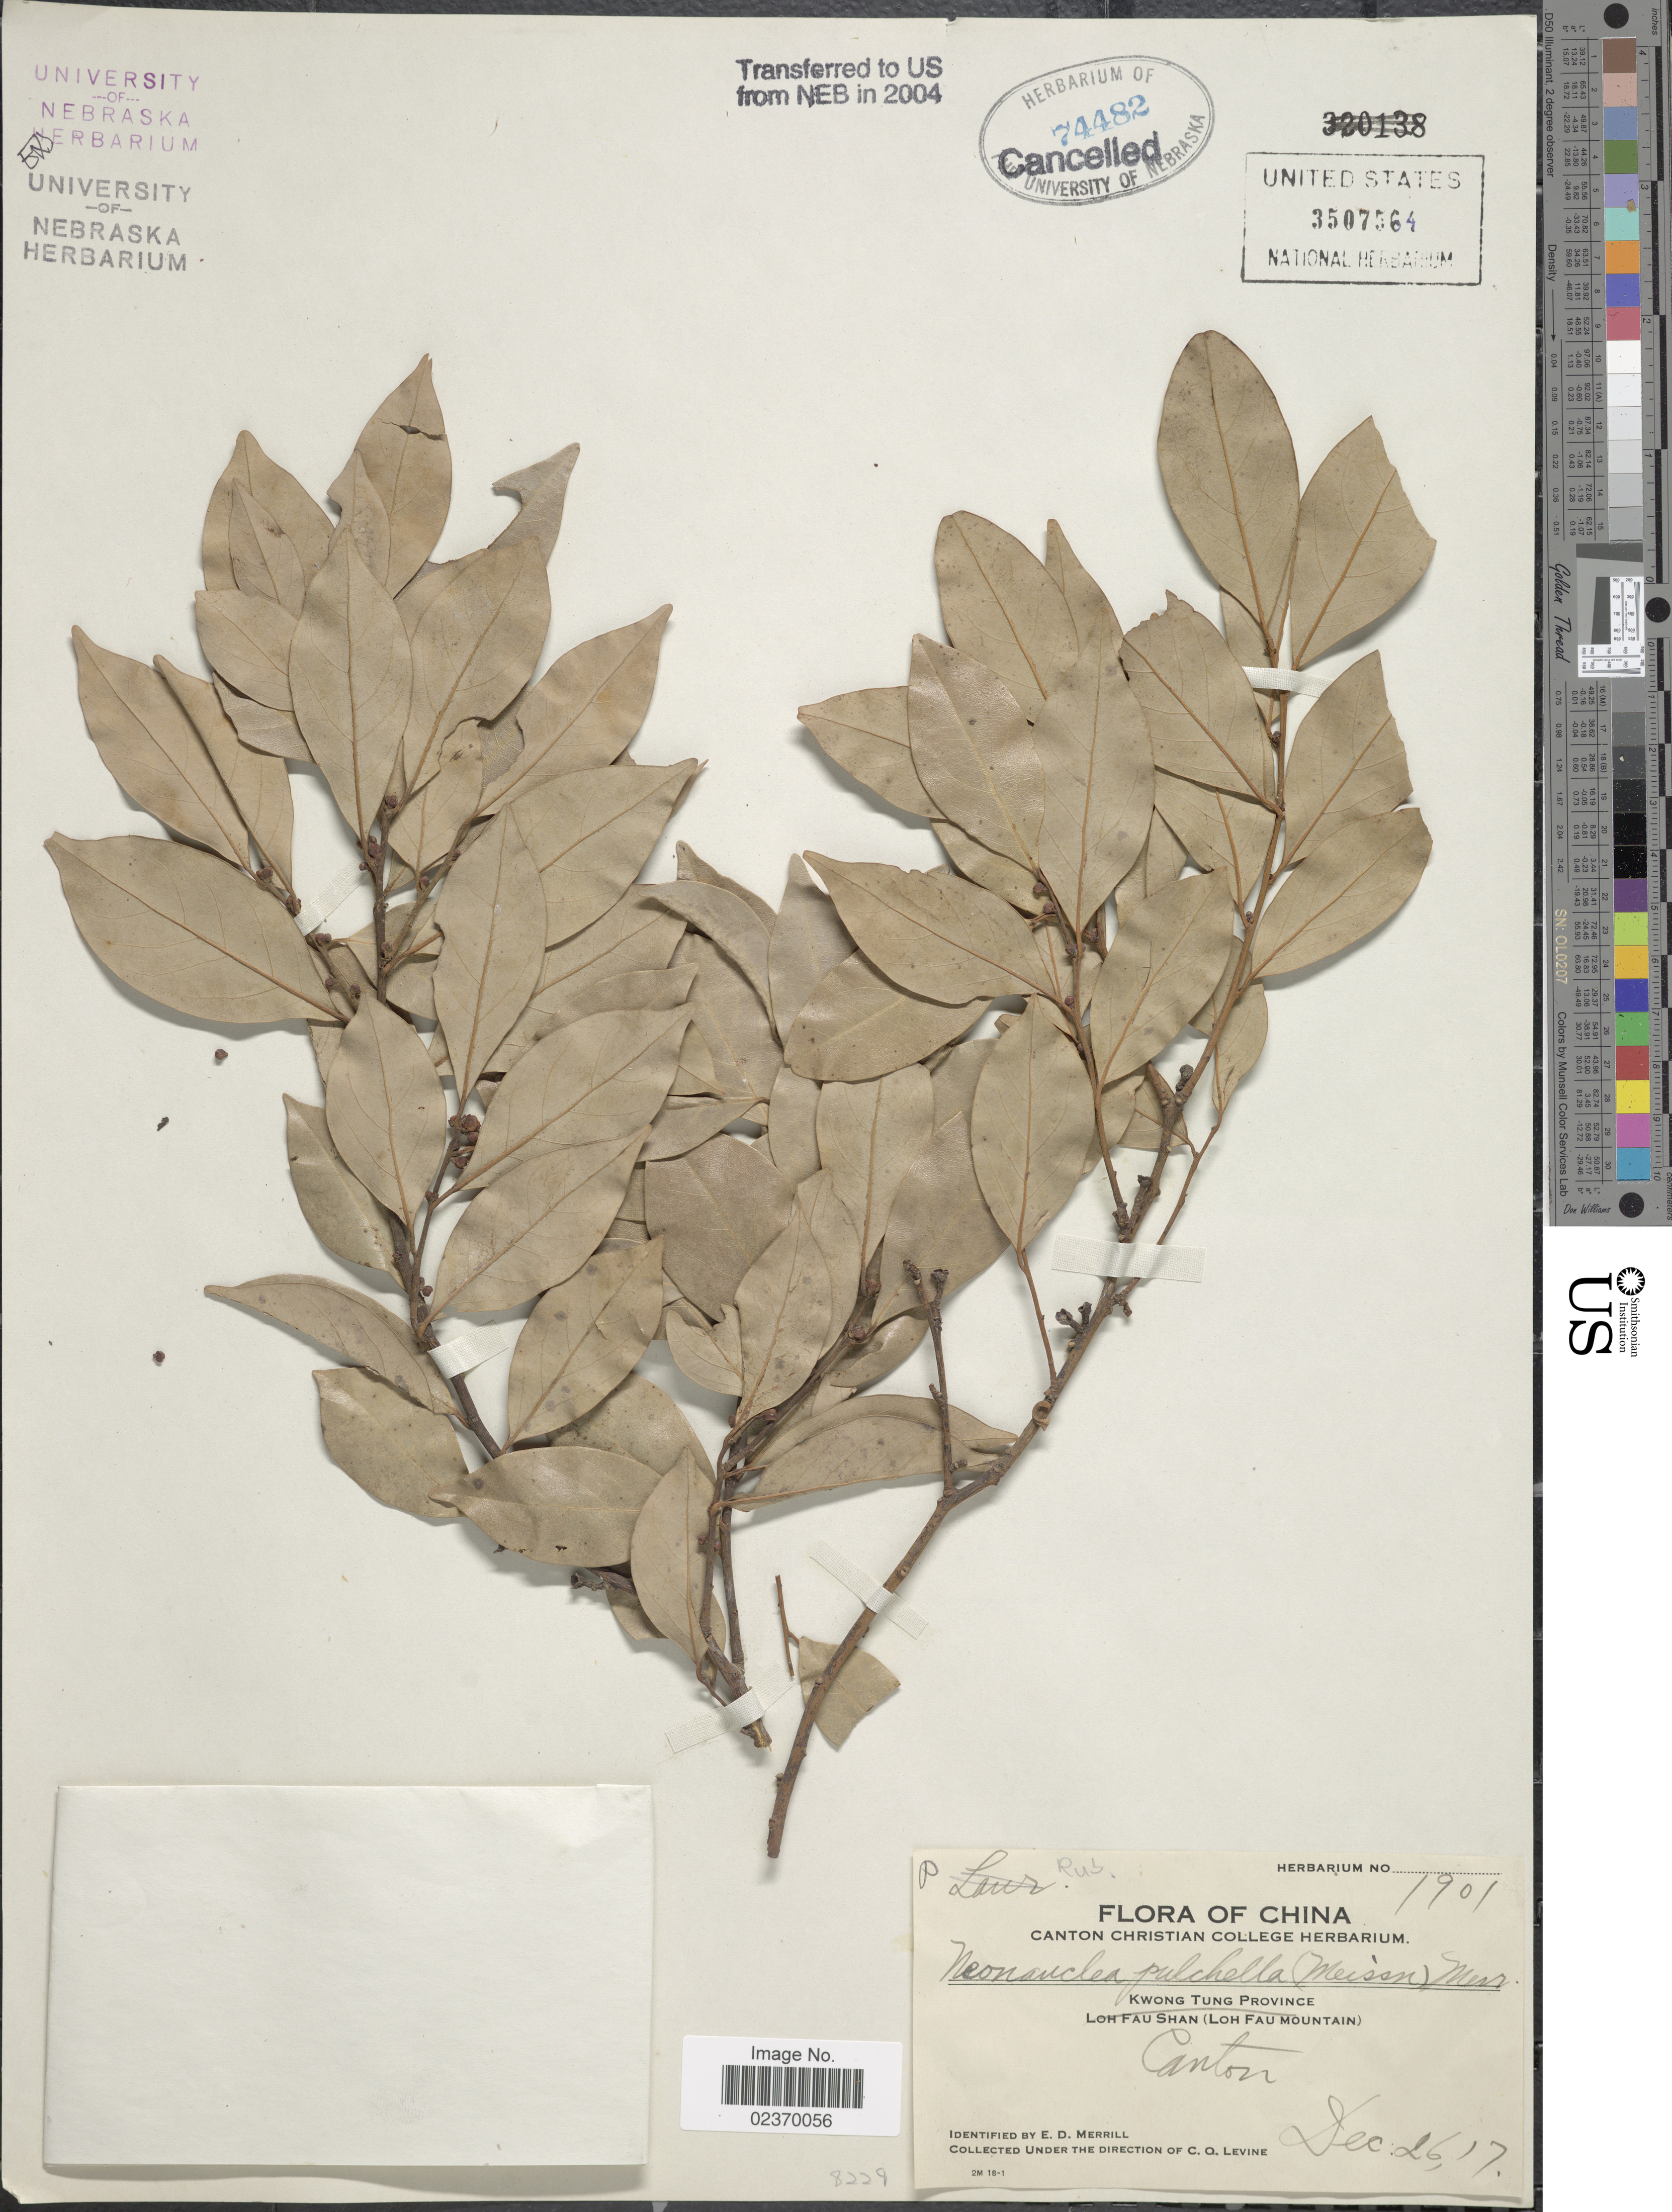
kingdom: Plantae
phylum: Tracheophyta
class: Magnoliopsida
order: Gentianales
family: Rubiaceae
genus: Neonauclea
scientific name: Neonauclea pulchella ined.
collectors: C. O. Levine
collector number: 1901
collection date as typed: Transcribed d/m/y: 26/12/17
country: China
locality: Kwong Tung Province, Canton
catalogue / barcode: US 3507564